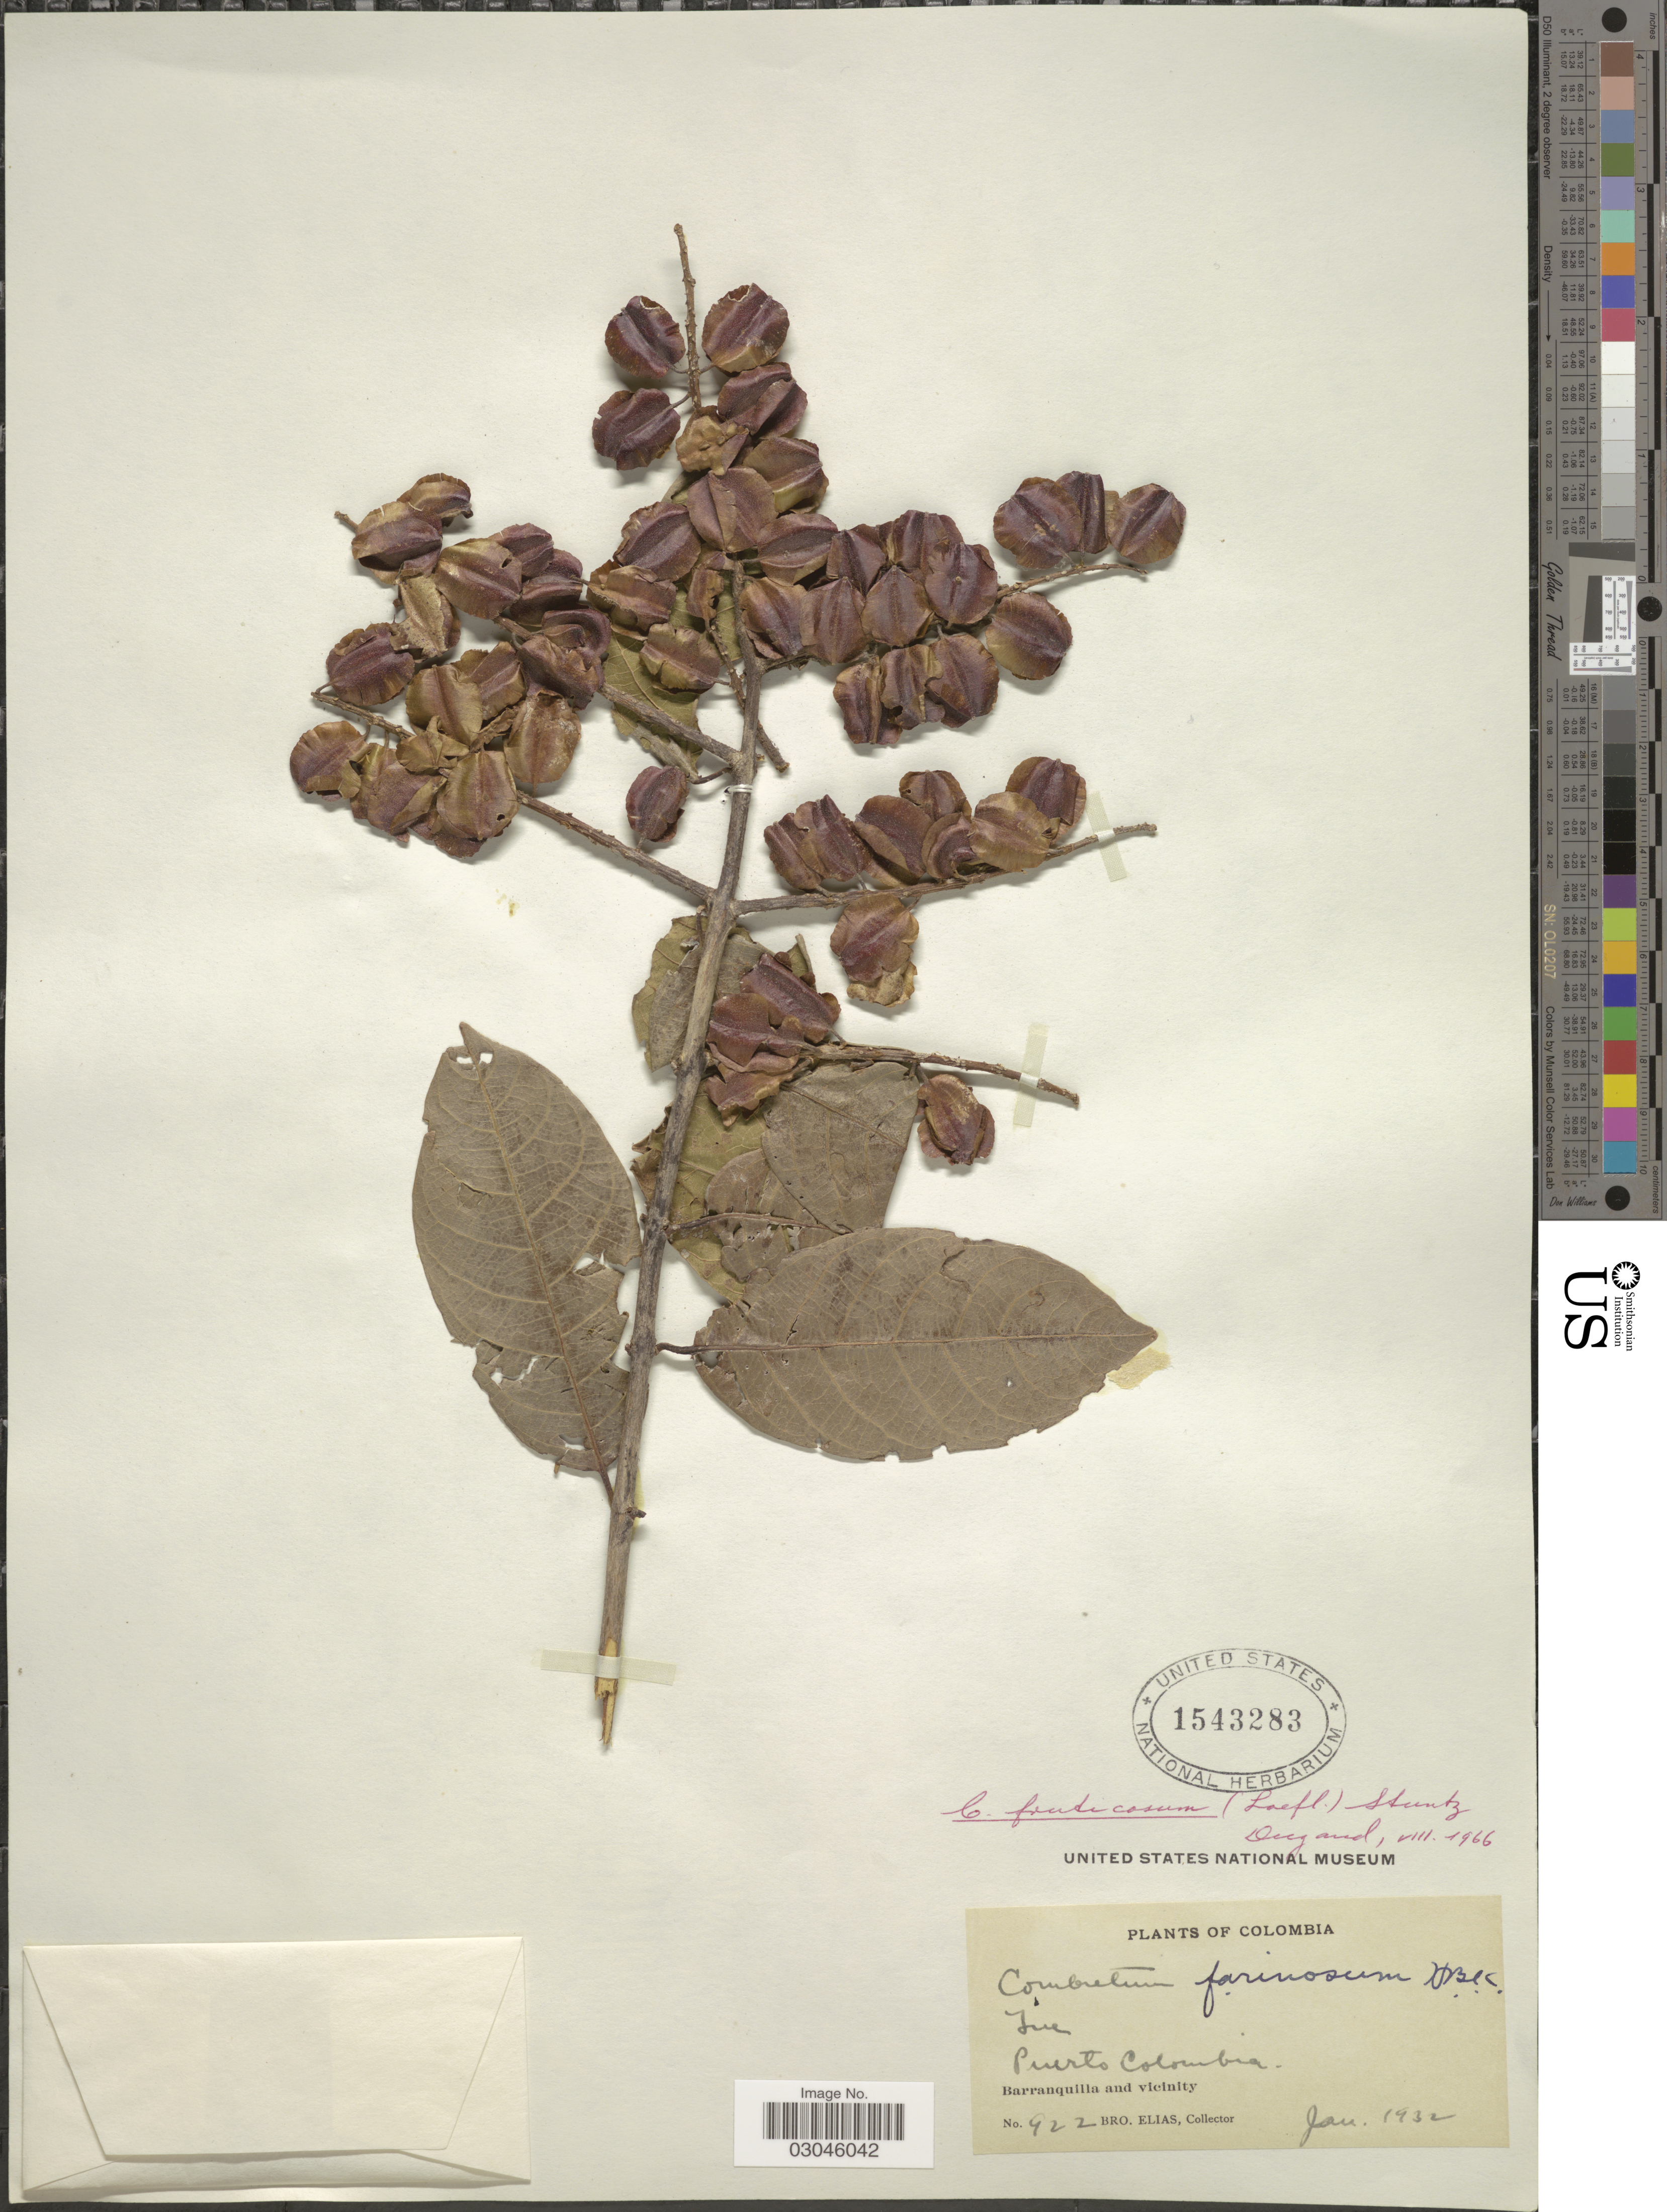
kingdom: Plantae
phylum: Tracheophyta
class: Magnoliopsida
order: Myrtales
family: Combretaceae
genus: Combretum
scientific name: Combretum fruticosum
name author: (Loefl.) Stuntz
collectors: Bro. Elias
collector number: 922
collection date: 1932-01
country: Colombia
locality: Puerto Colombia. Barranquilla and vicinity.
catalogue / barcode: US 1543283